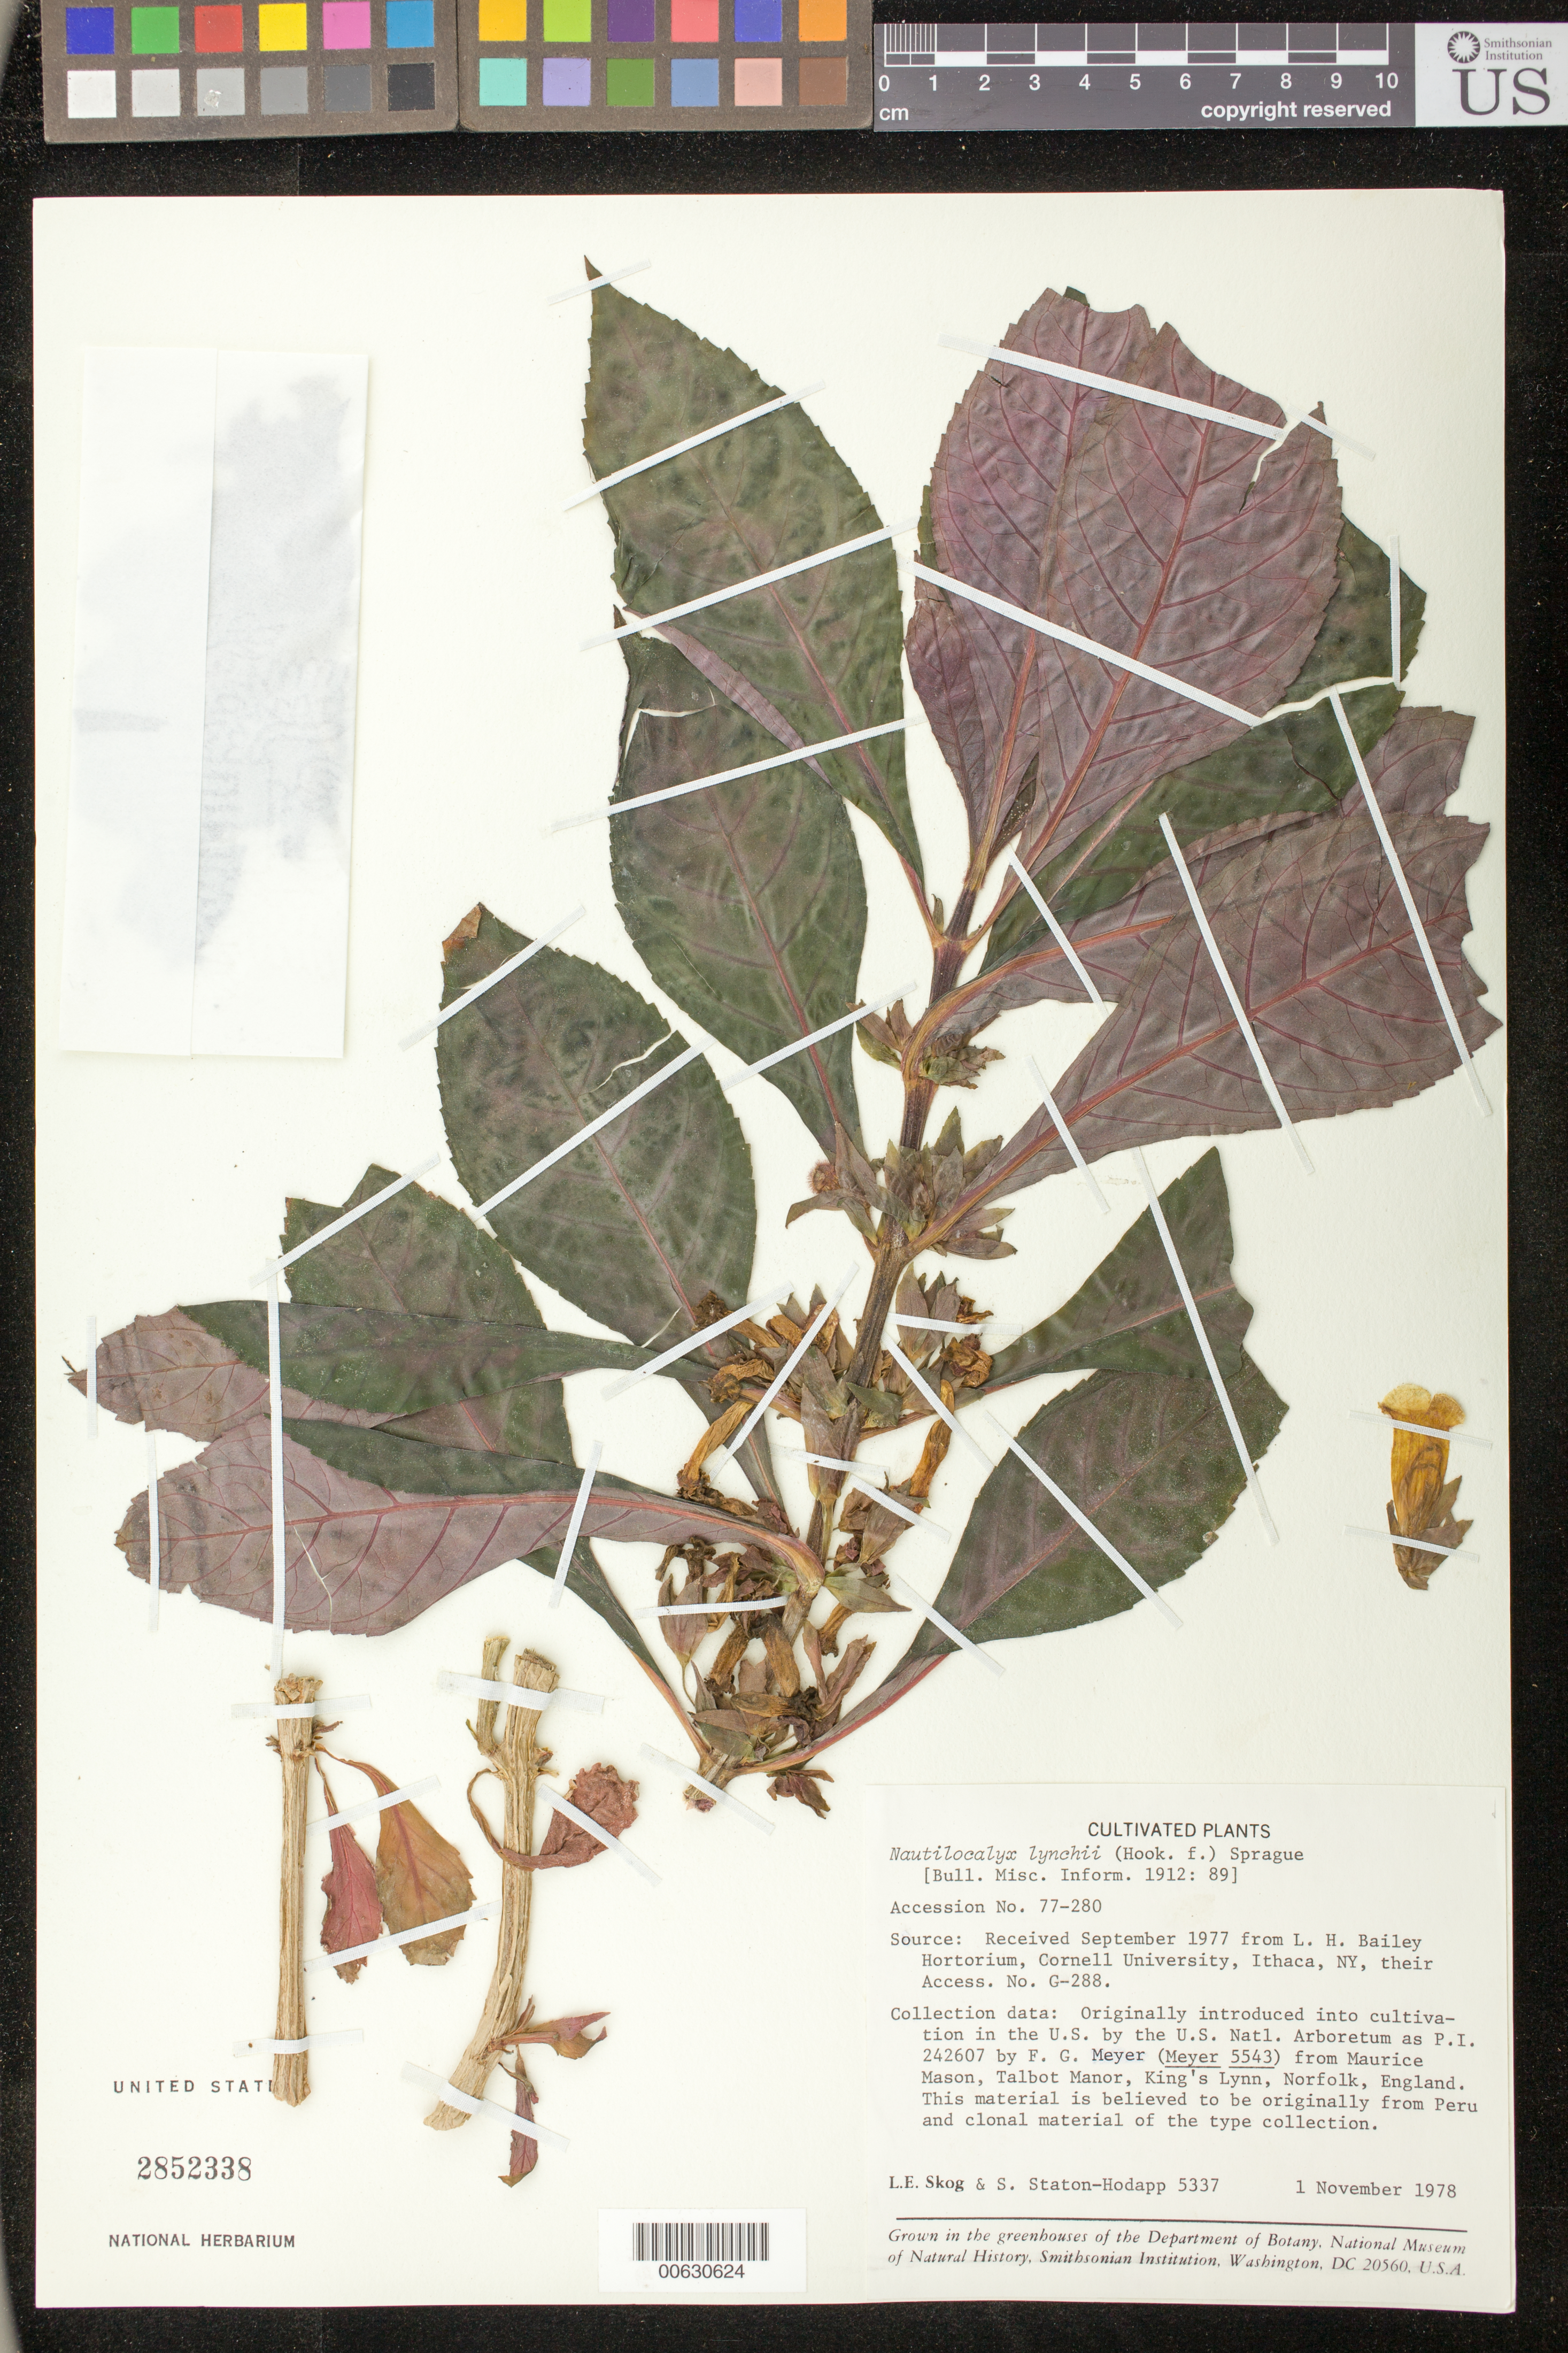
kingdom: Plantae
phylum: Tracheophyta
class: Magnoliopsida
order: Lamiales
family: Gesneriaceae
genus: Nautilocalyx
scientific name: Nautilocalyx lynchii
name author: (Hook. f.) Sprague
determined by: Skog, Laurence E.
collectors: L. E. Skog & S. Hodapp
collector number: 5337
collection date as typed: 01 Nov 1978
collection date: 1978-11-01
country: Peru (?)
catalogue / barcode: US 2852338